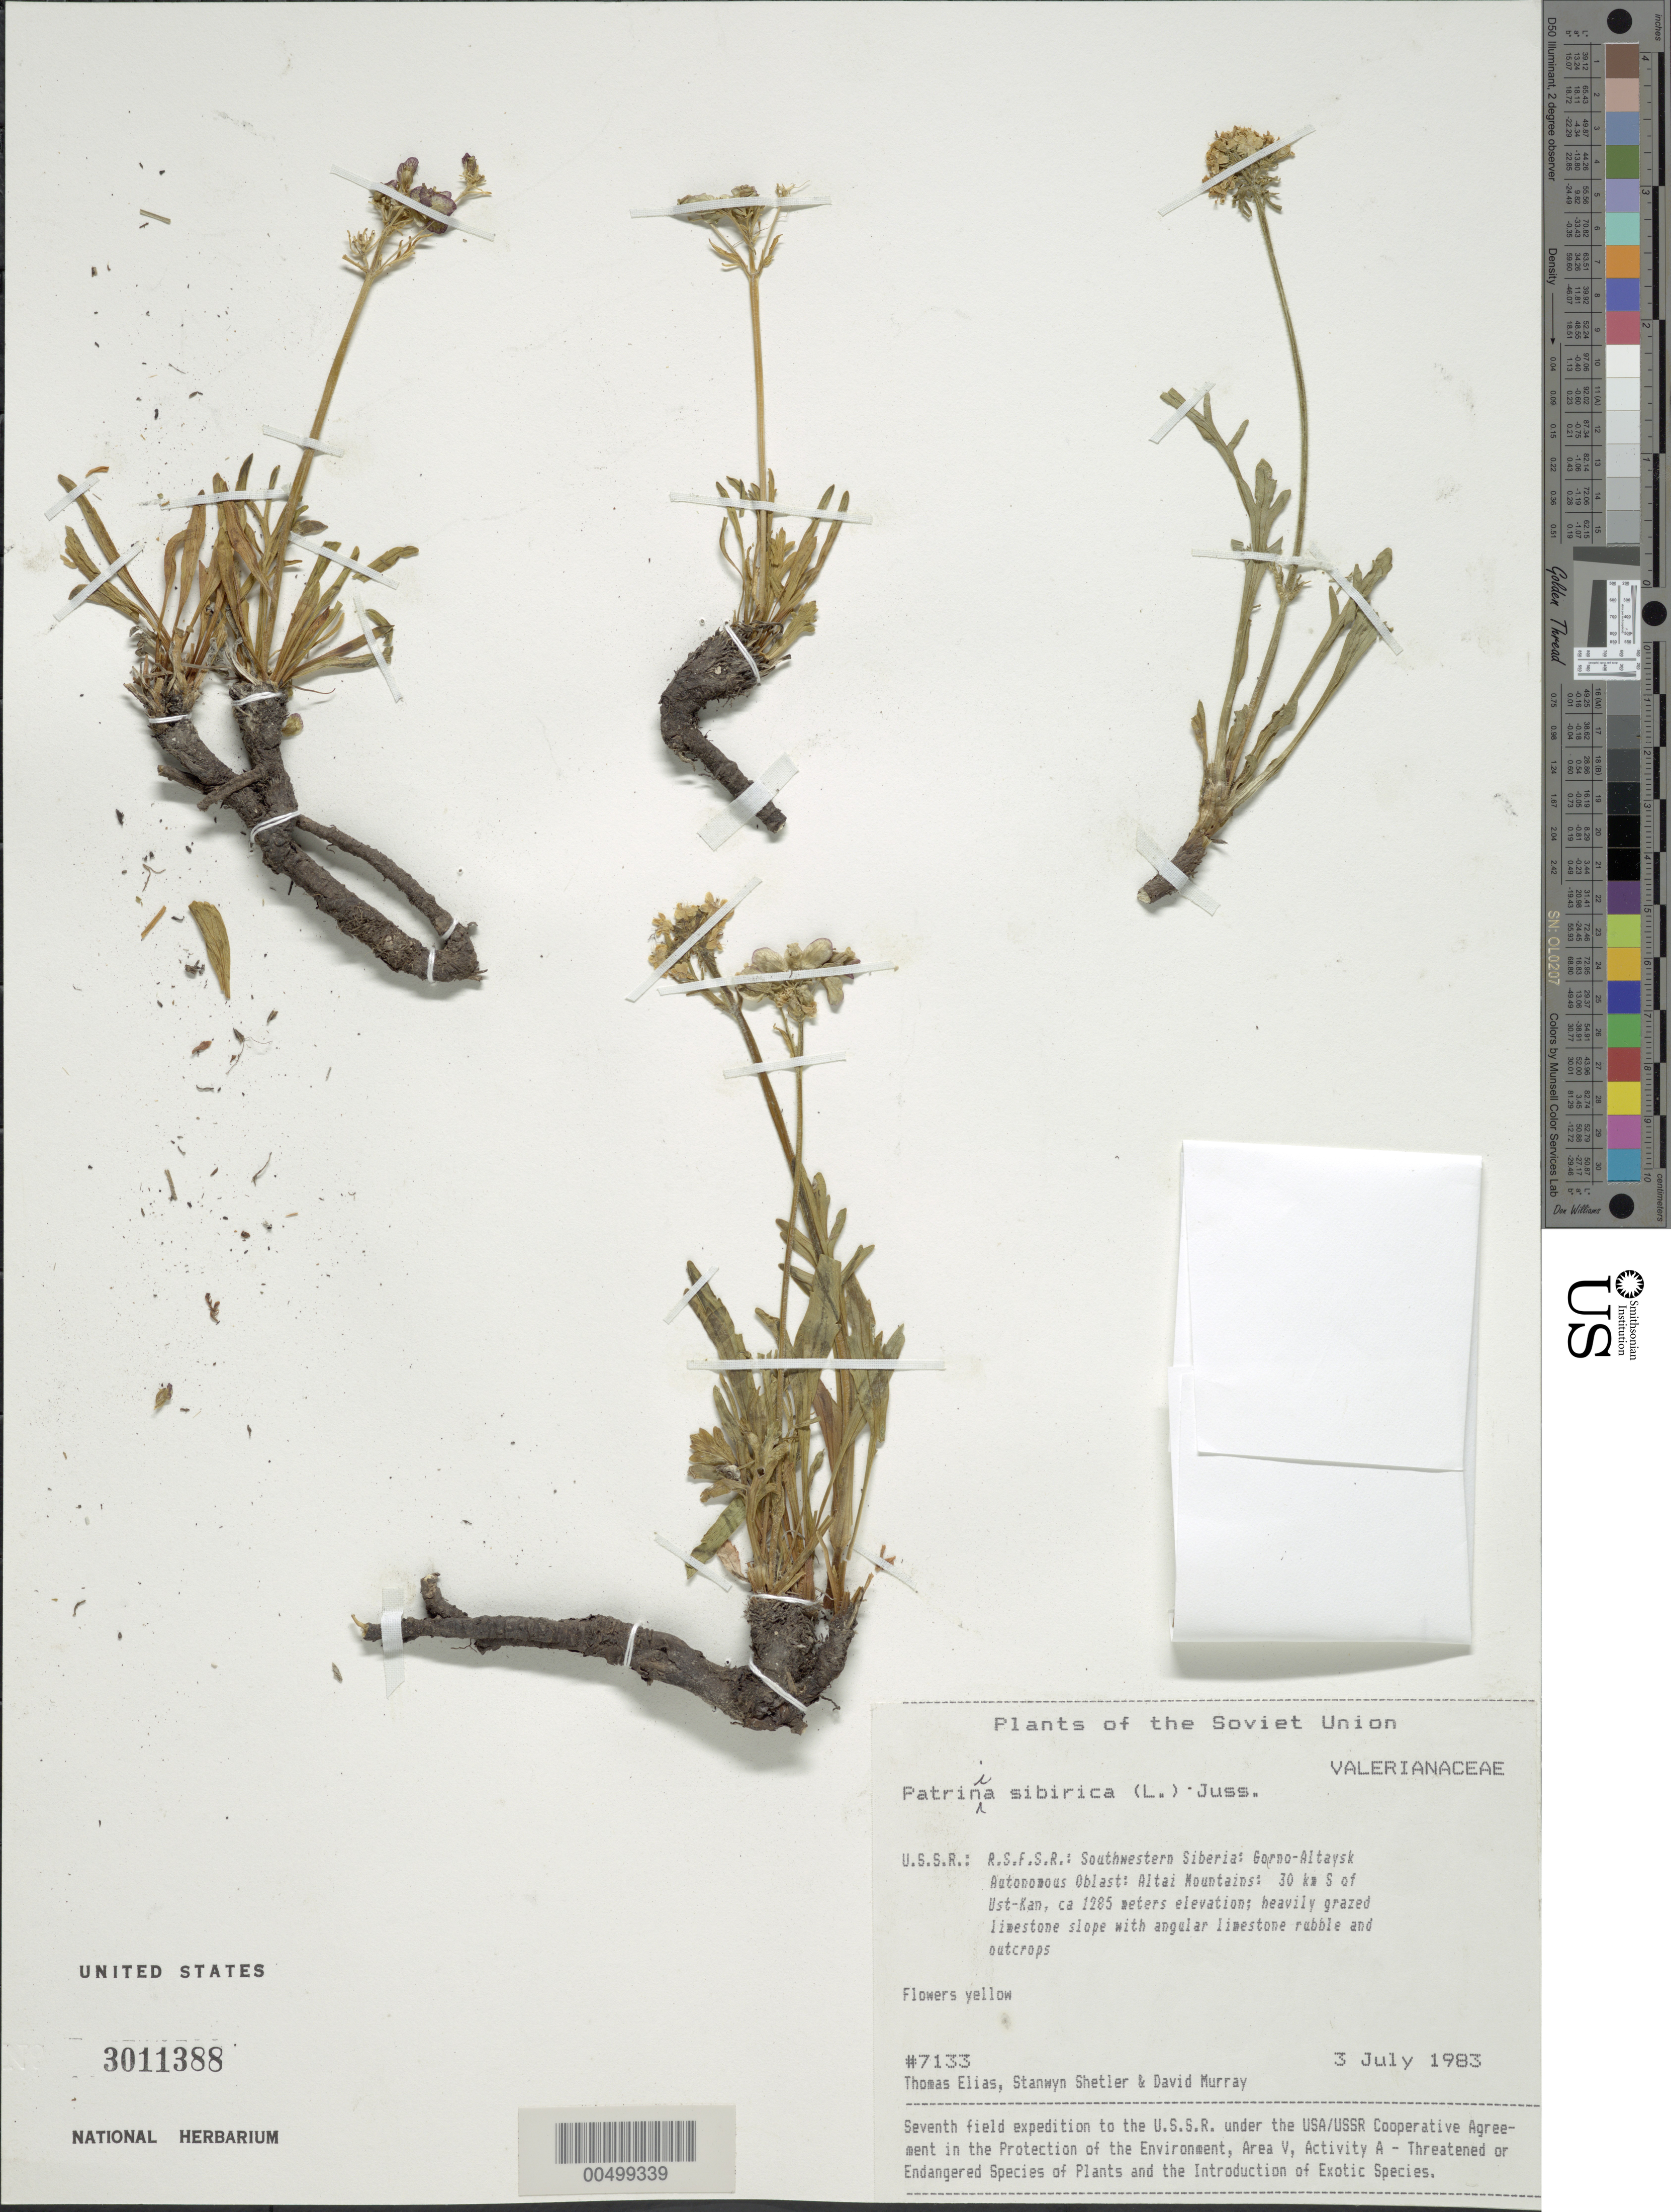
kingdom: Plantae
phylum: Tracheophyta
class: Magnoliopsida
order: Dipsacales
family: Caprifoliaceae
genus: Patrinia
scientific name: Patrinia sibirica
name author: (L.) Juss.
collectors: T. Elias, S. Shetler & D. F. Murray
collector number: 7133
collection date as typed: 03 Jul 1983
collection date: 1983-07-03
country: Russian Federation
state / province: Altai Republic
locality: Altai Mountains, 30 km S of Ust-Kan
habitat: heavily grazed limestone slope with angular limestone rubble and outcrops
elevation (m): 1285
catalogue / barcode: US 3011388